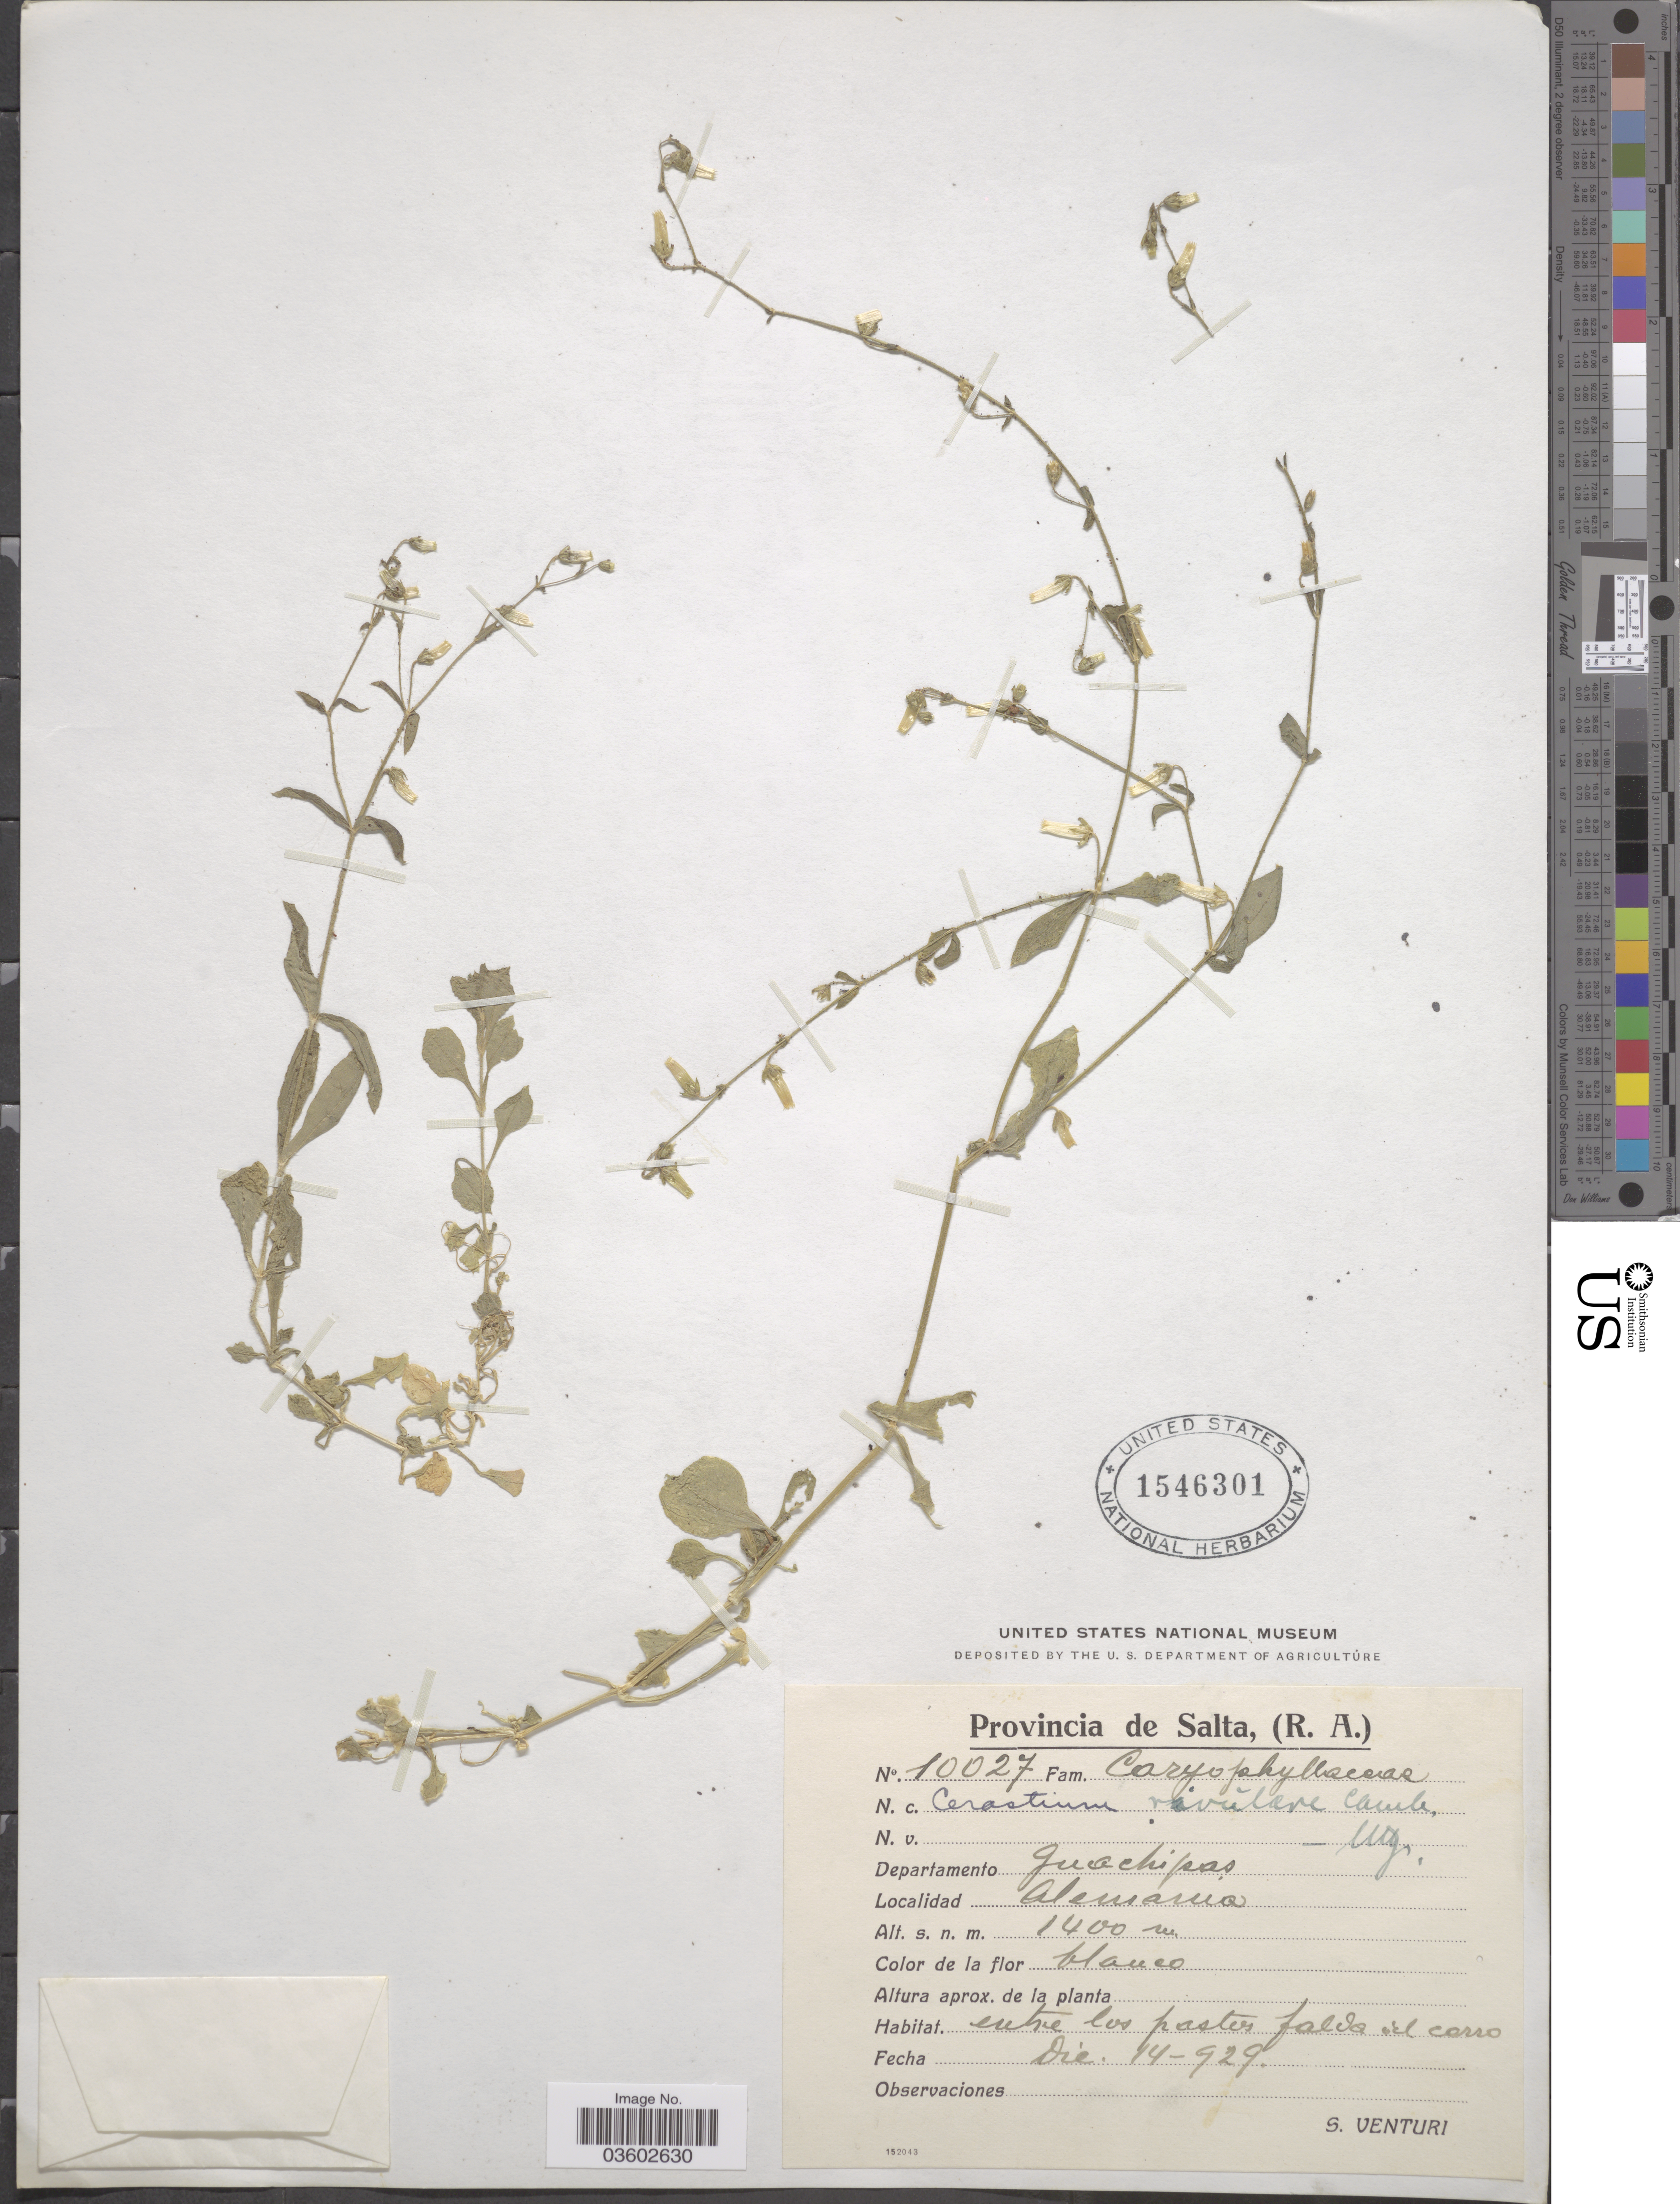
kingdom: Plantae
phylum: Tracheophyta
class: Magnoliopsida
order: Caryophyllales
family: Caryophyllaceae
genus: Cerastium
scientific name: Cerastium rivulare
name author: Cambess.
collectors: S. Venturi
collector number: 10027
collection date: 1929-12-14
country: Argentina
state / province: Salta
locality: Departamento Guachipas, Alemania.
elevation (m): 1400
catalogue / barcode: US 1546301